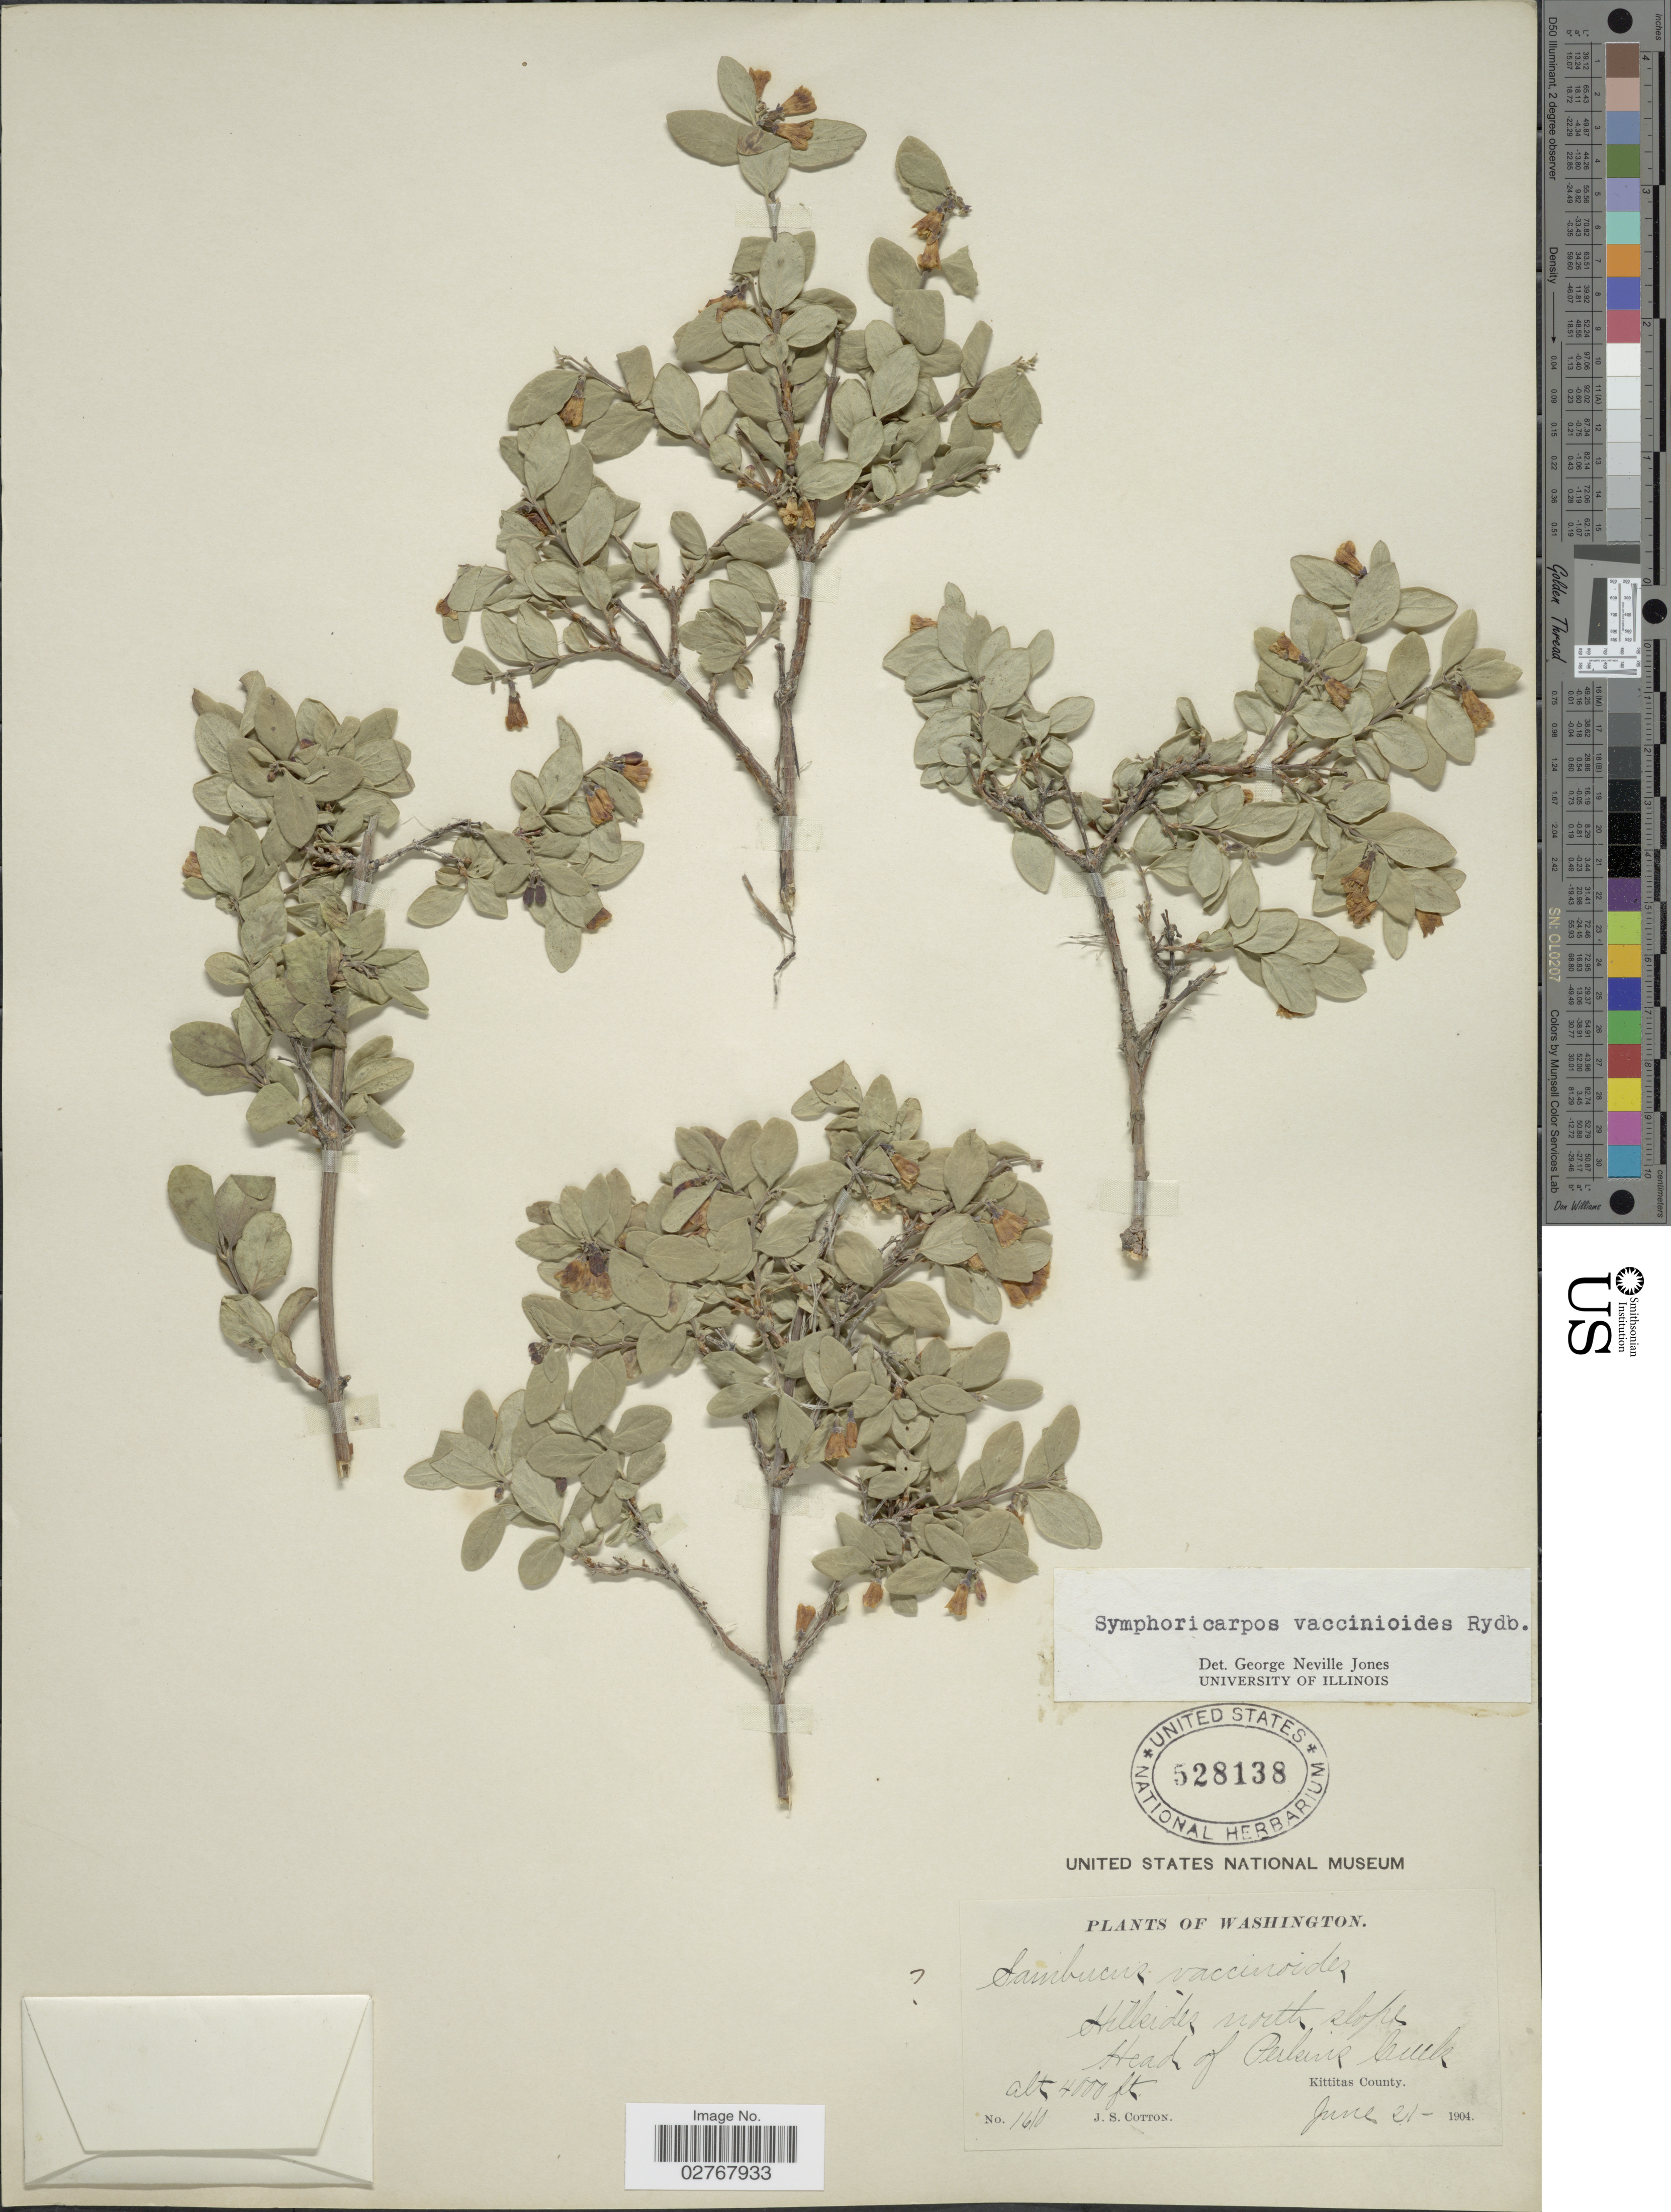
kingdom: Plantae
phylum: Tracheophyta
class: Magnoliopsida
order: Dipsacales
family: Caprifoliaceae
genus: Symphoricarpos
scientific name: Symphoricarpos vaccinioides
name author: Rydb.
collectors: J. S. Cotton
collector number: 1610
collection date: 1904-06-21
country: United States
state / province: Washington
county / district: Kittitas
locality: Hillsides north slope, Head of Perkins Creek, Kittitas County.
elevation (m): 1219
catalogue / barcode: US 528138